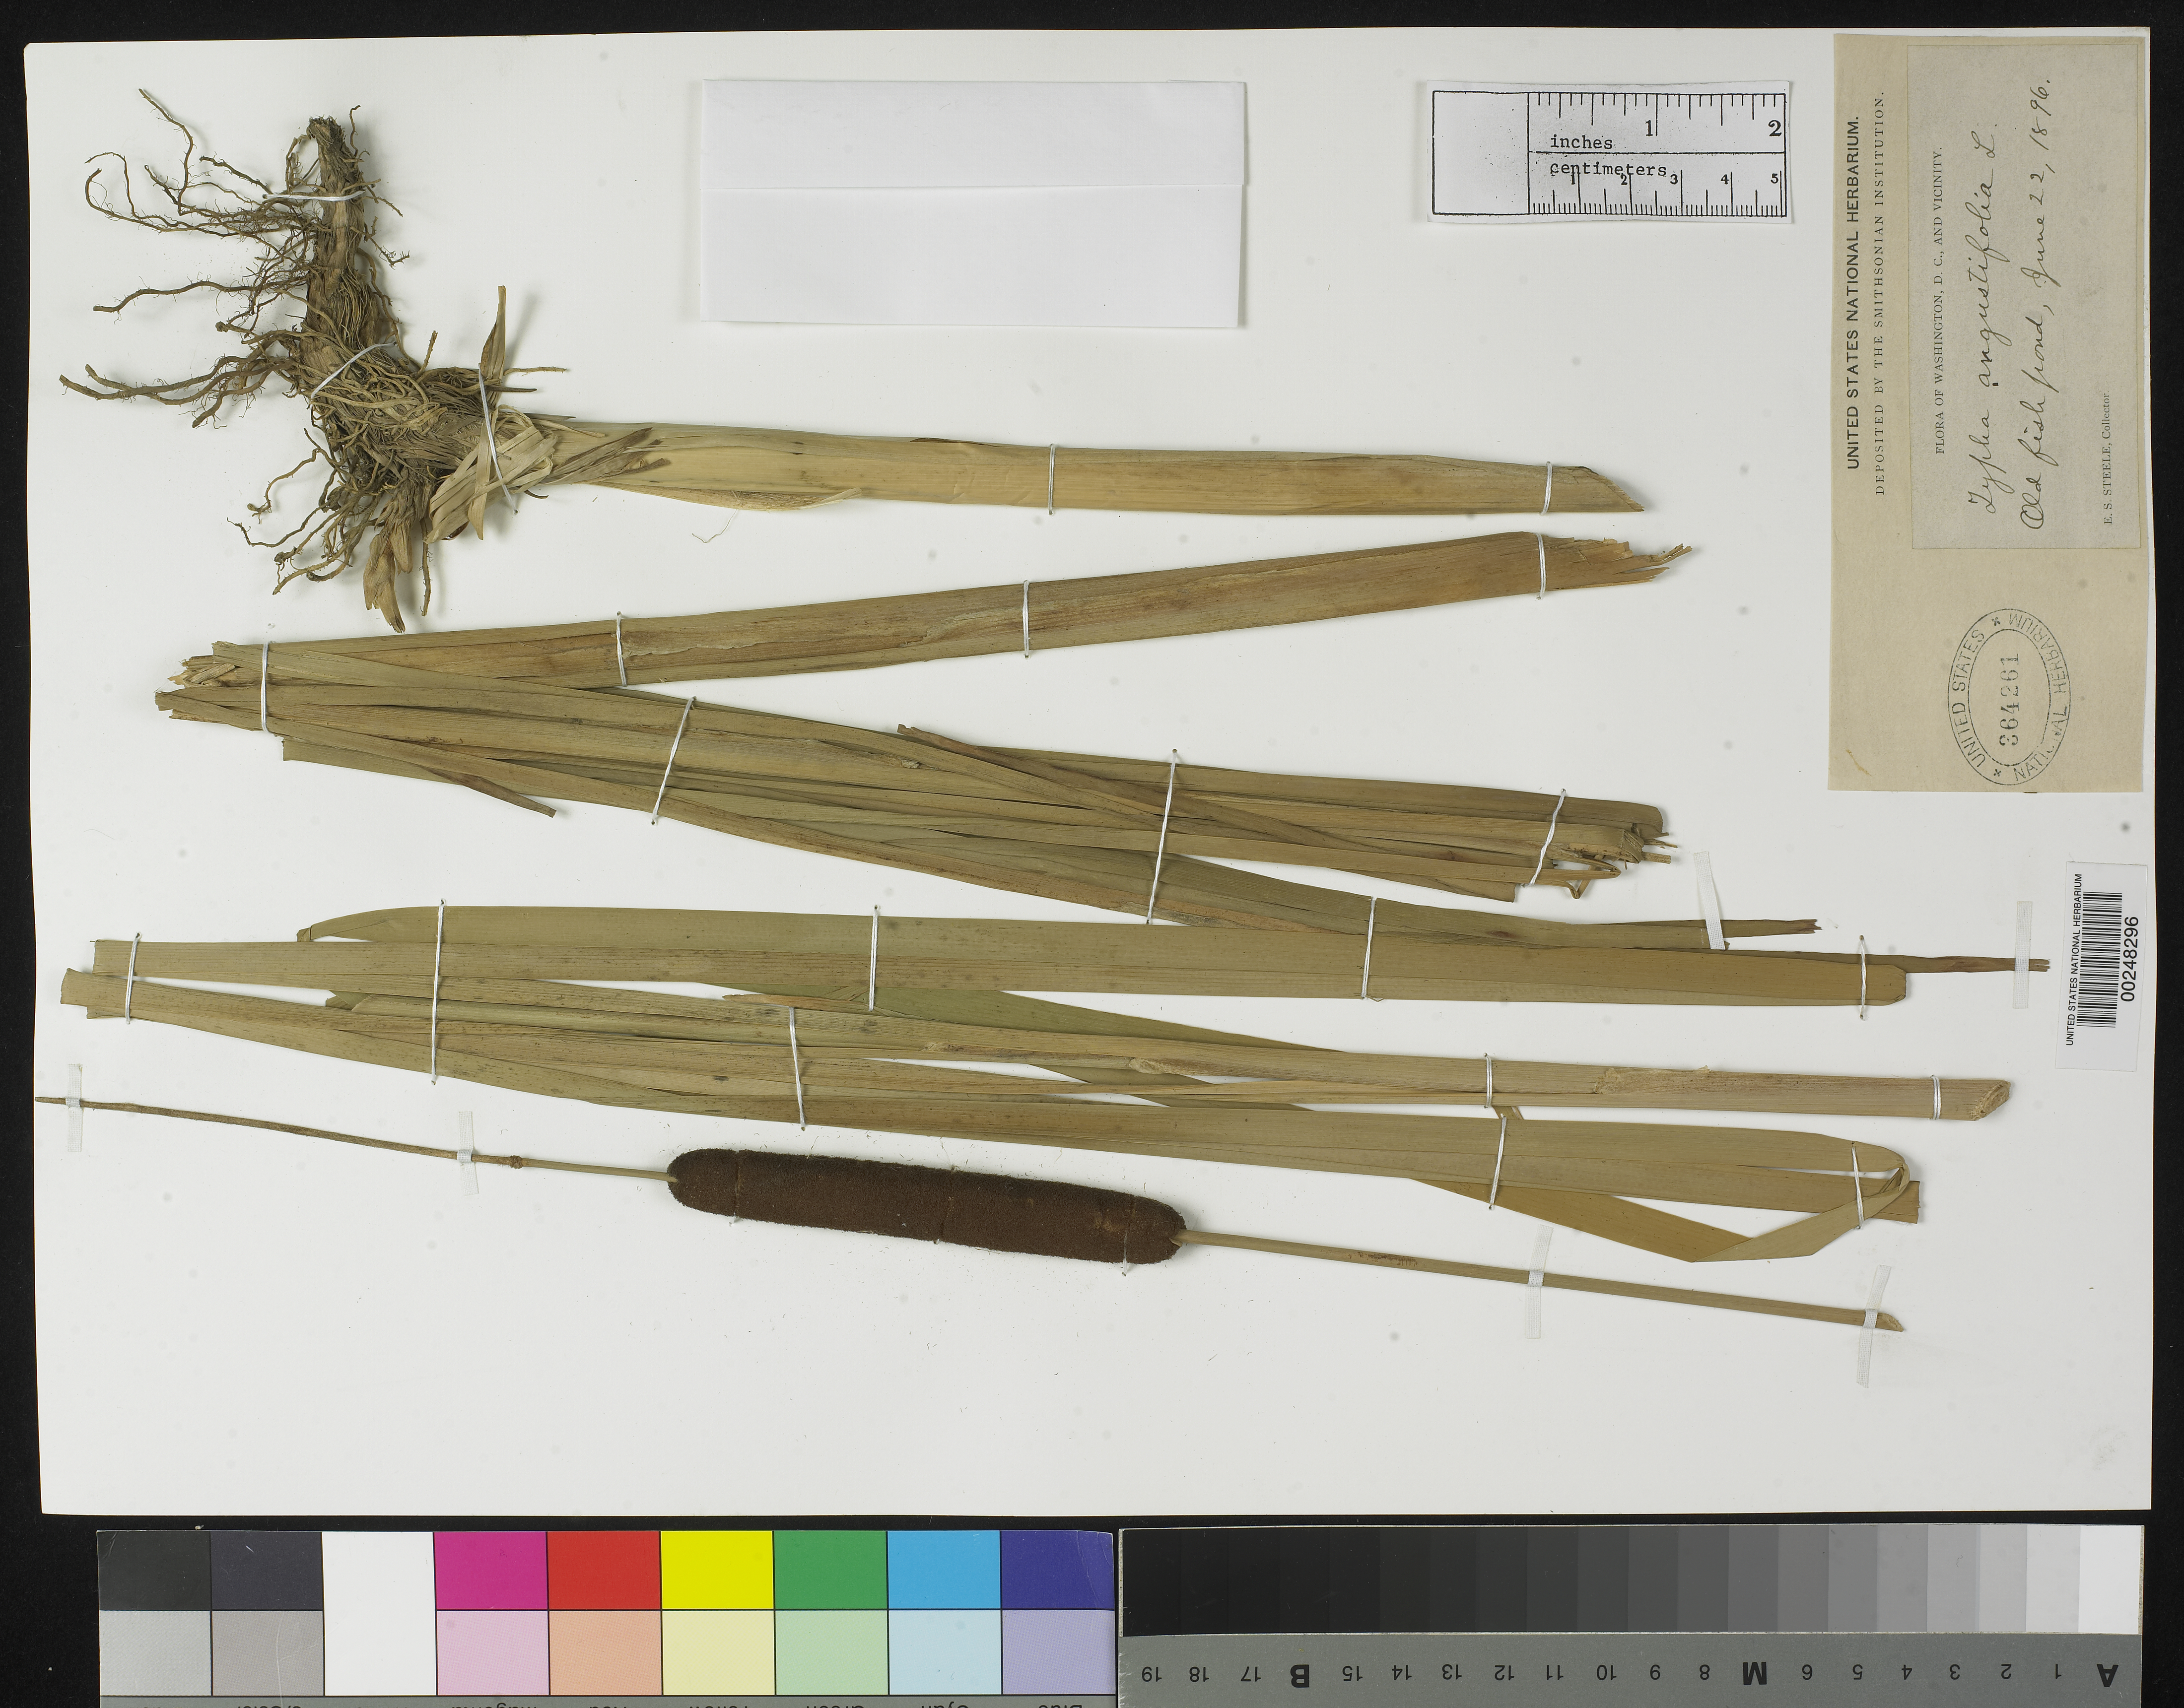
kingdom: Plantae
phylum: Tracheophyta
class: Liliopsida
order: Poales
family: Typhaceae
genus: Typha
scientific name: Typha angustifolia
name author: L.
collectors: E. Steele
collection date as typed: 22 Jun 1896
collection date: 1896-06-22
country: United States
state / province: District of Columbia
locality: Old Fish Pond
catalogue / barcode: US 364261